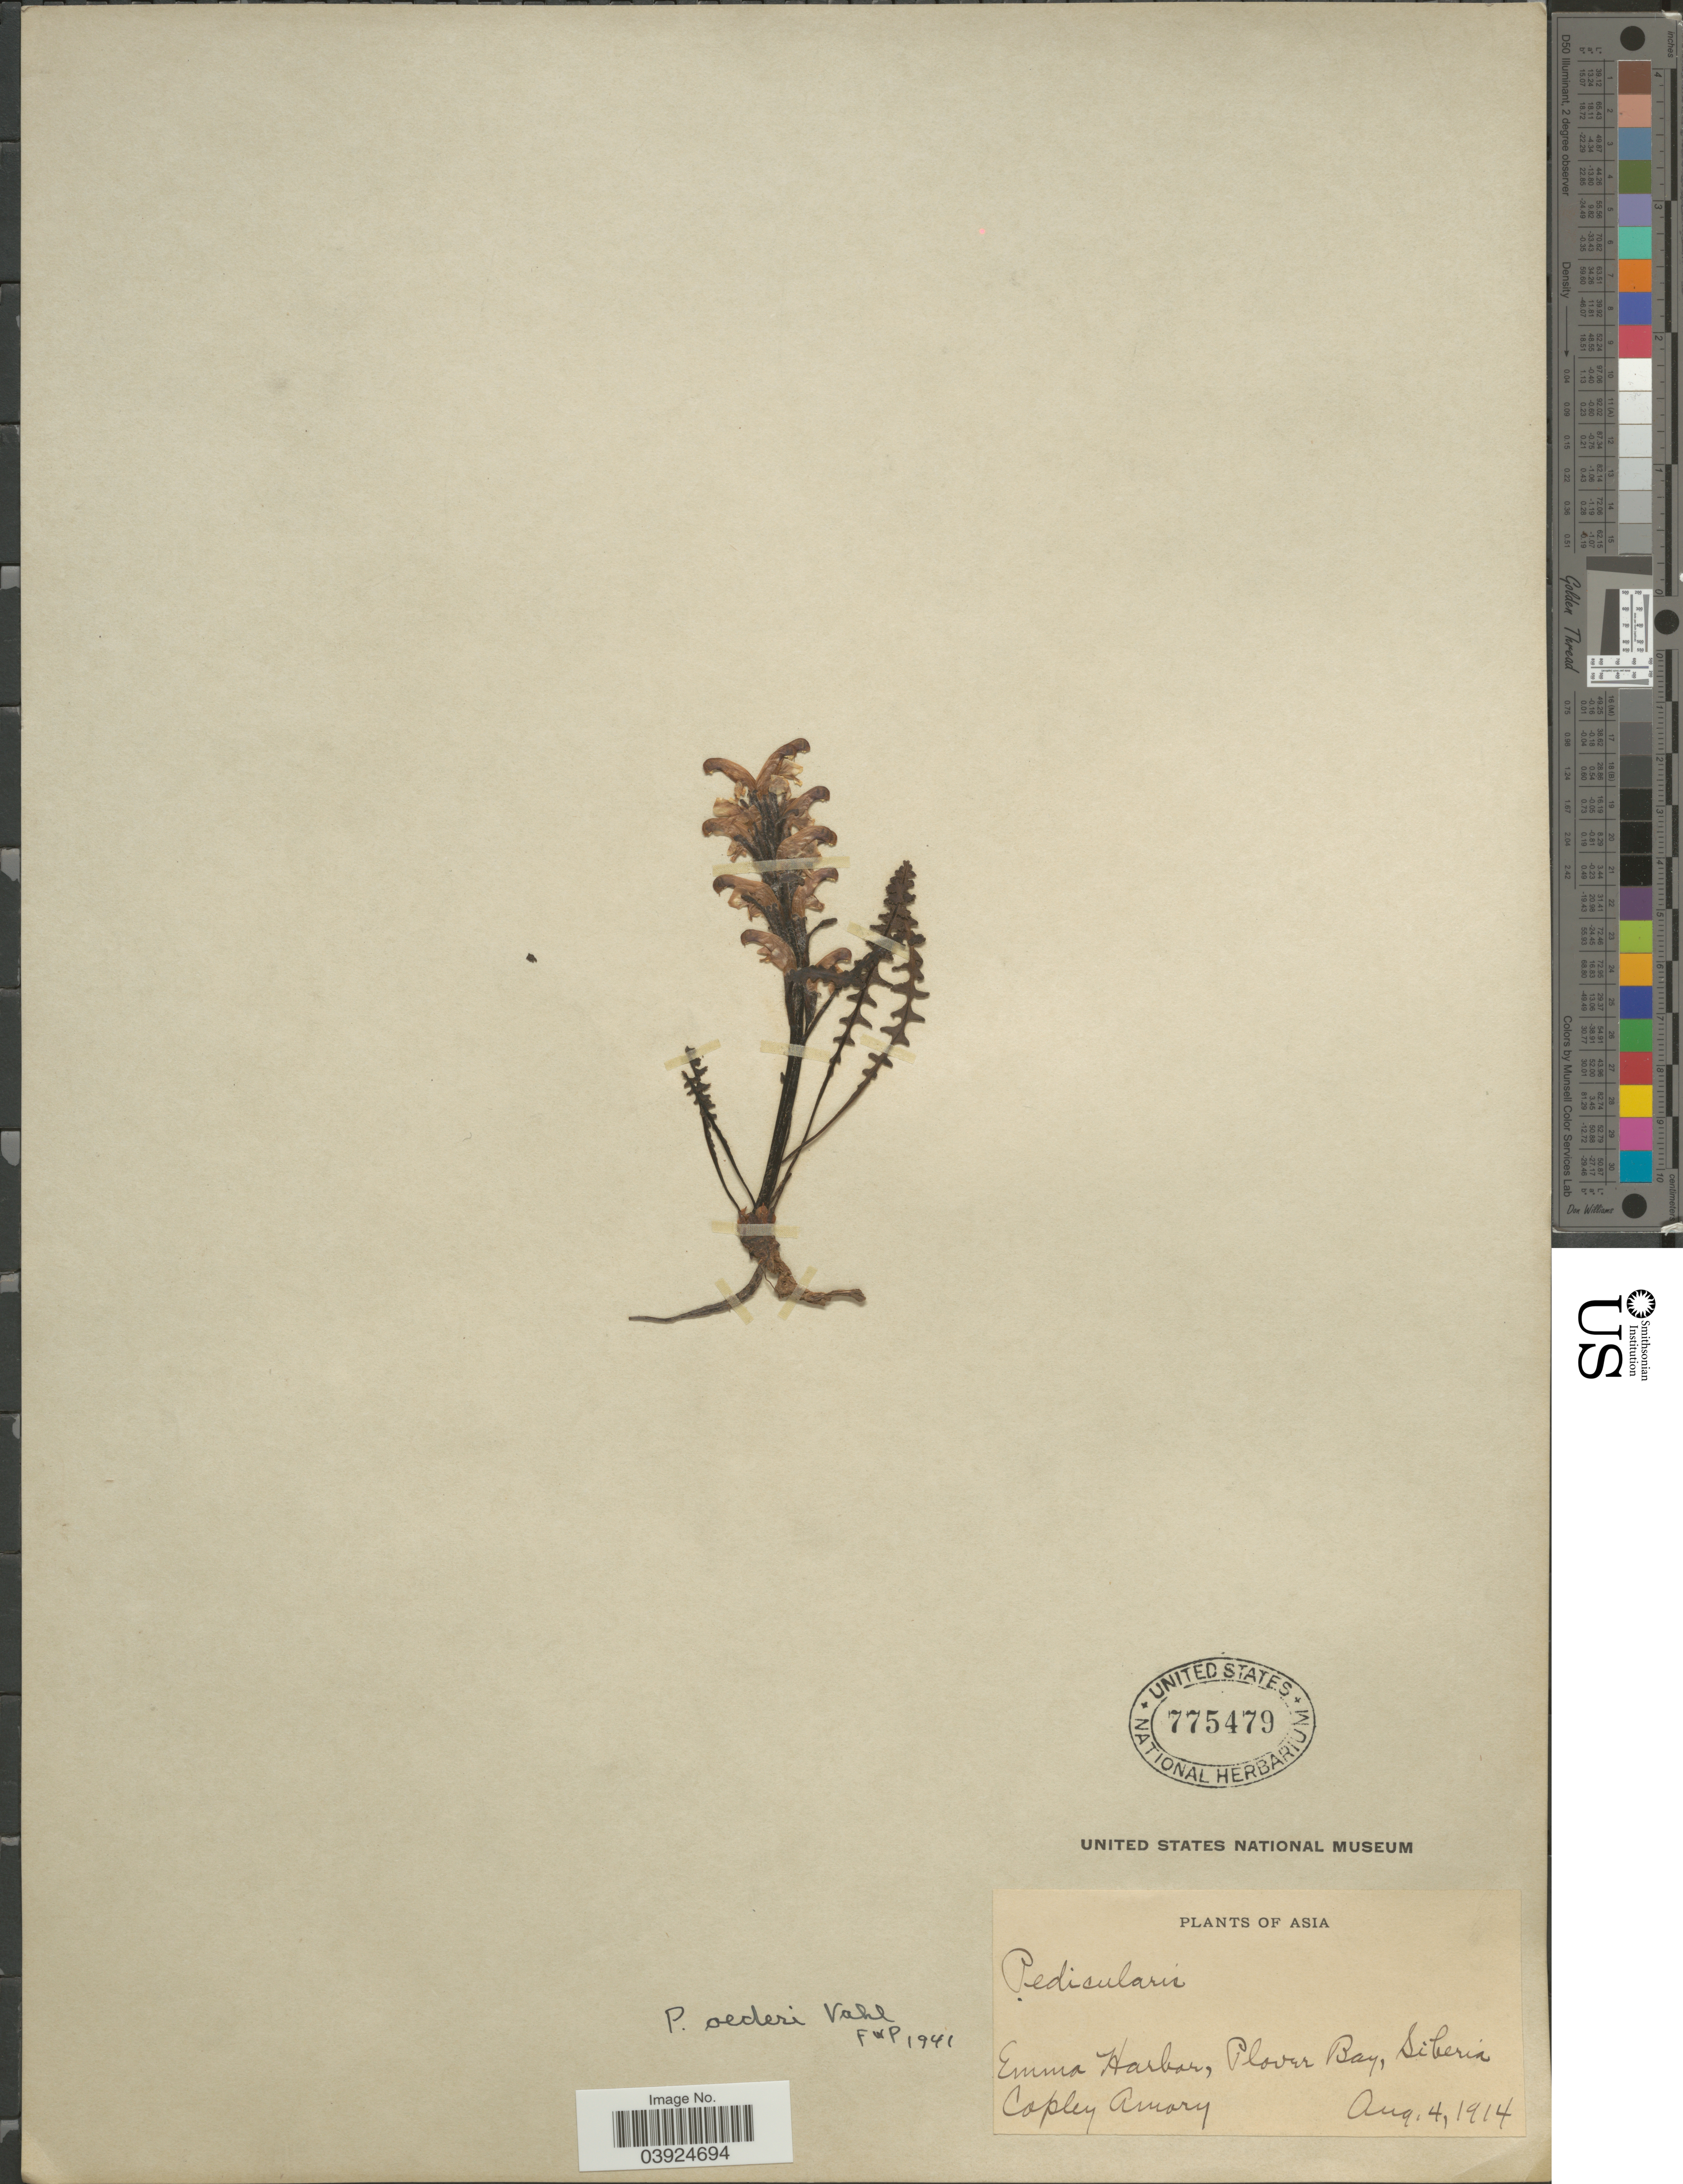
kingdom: Plantae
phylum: Tracheophyta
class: Magnoliopsida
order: Lamiales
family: Orobanchaceae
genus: Pedicularis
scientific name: Pedicularis oederi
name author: Vahl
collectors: C. Amory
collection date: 1914-08-04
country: Russian Federation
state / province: Chukotka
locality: Asia. Emma Harbor, Plover Bay, Siberia.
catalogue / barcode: US 775479